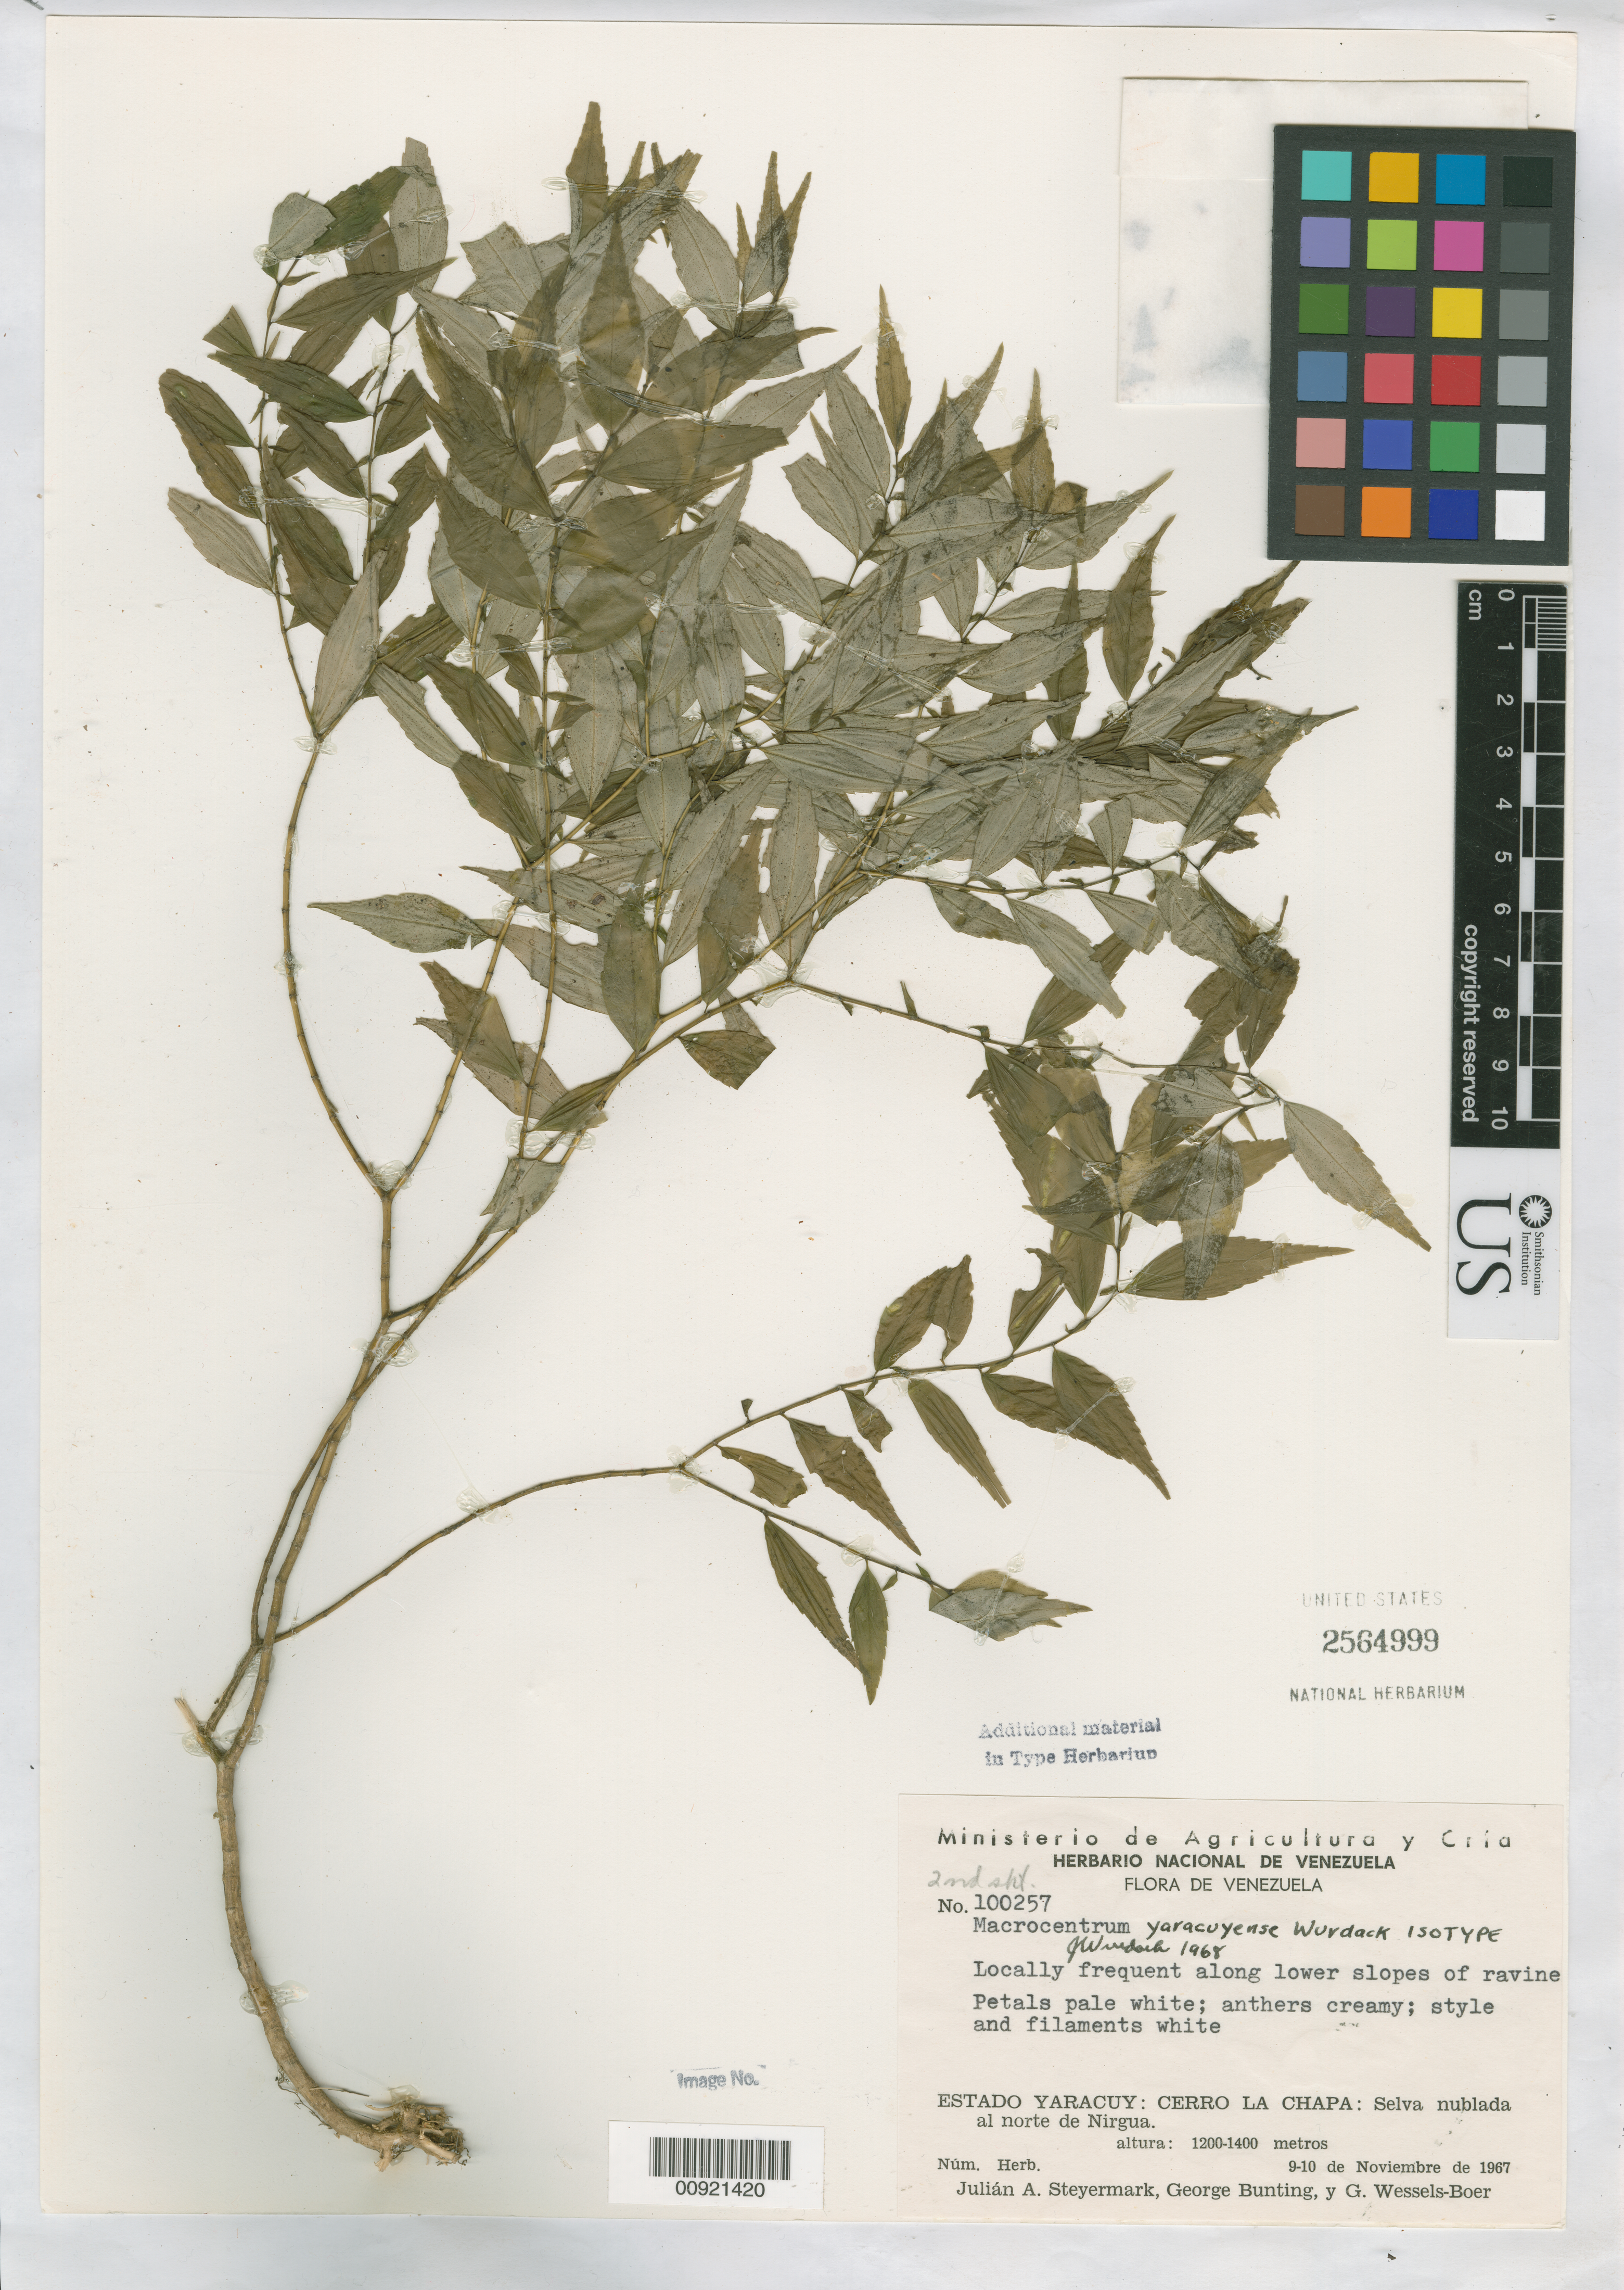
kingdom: Plantae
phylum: Tracheophyta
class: Magnoliopsida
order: Myrtales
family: Melastomataceae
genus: Macrocentrum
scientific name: Macrocentrum yaracuyense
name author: Wurdack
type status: Isotype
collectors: J. Steyermark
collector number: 100257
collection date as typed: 09 Nov 1967 to 10 Nov 1967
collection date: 1967-11-09/1967-11-10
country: Venezuela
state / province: Yaracuy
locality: Cerro La Chapa, N of Nirgua.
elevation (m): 1200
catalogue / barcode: US 2564999